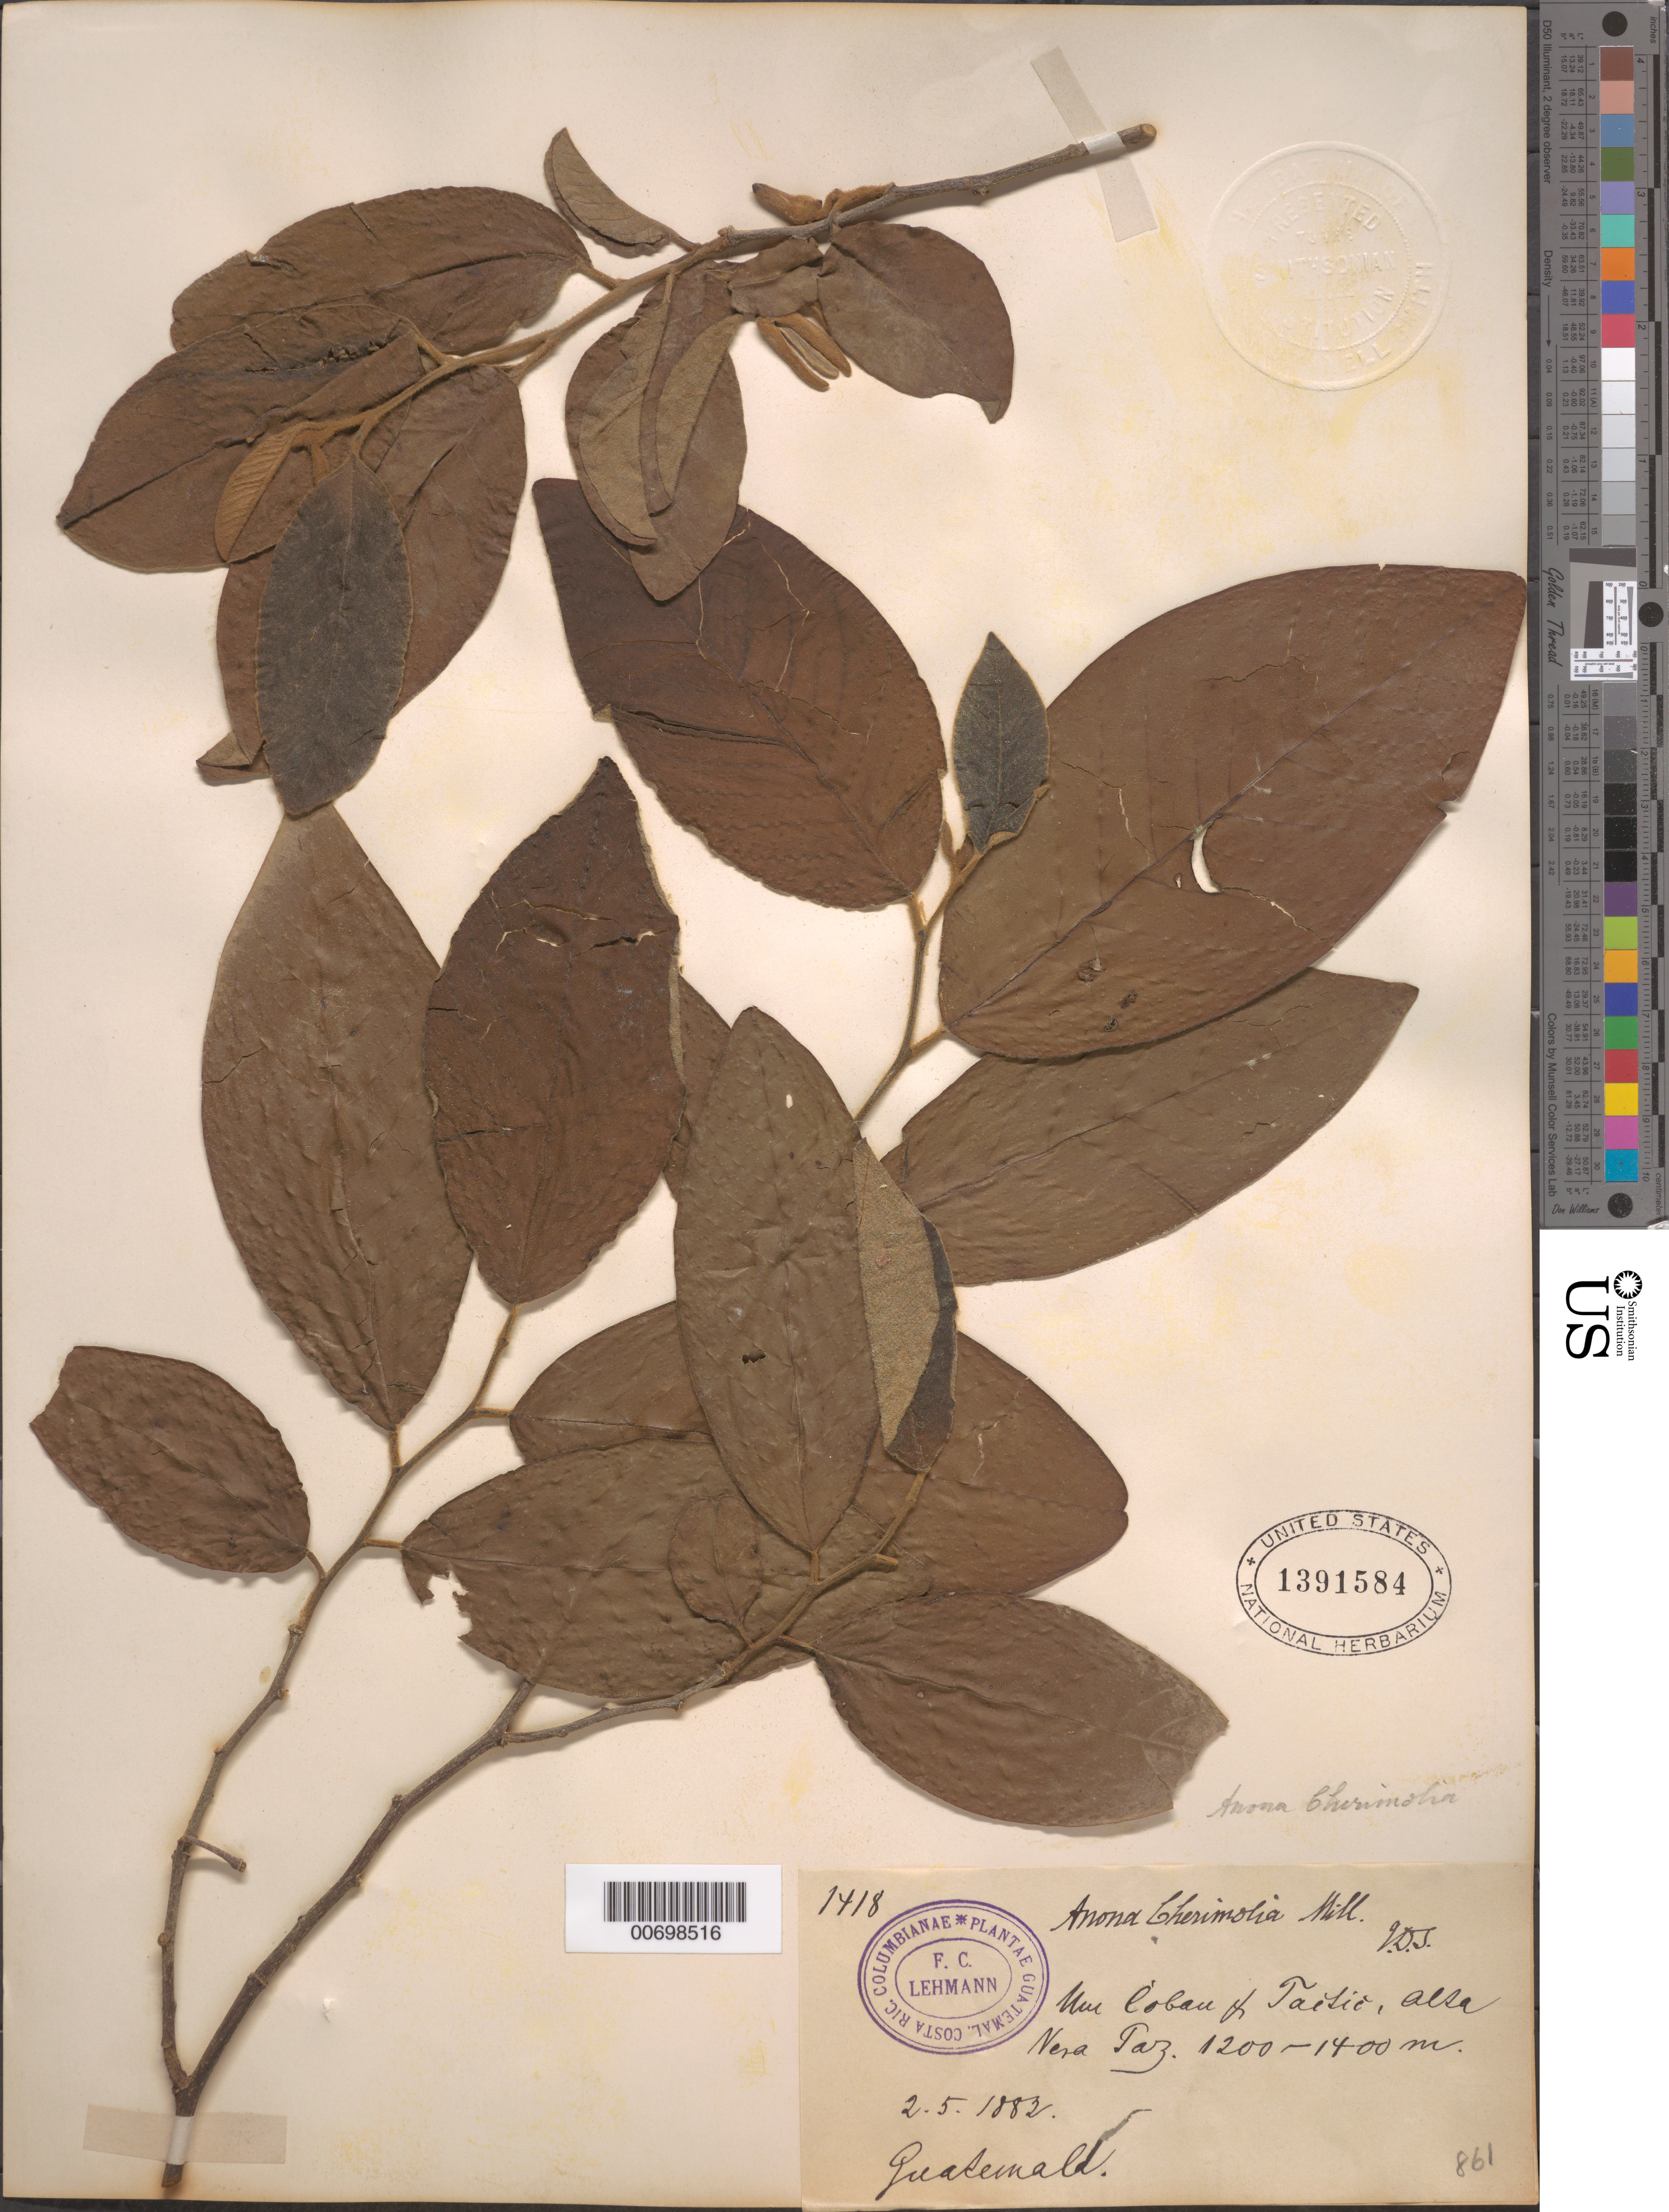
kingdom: Plantae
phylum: Tracheophyta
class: Magnoliopsida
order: Magnoliales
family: Annonaceae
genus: Annona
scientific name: Annona cherimola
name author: Mill.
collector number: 1418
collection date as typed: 02 May 1882 or 05 Feb 1882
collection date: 1882-02-05 or 1882-05-02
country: Guatemala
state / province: Alta Verapaz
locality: Between Coban and Tactic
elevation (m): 1200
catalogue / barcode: US 1391584